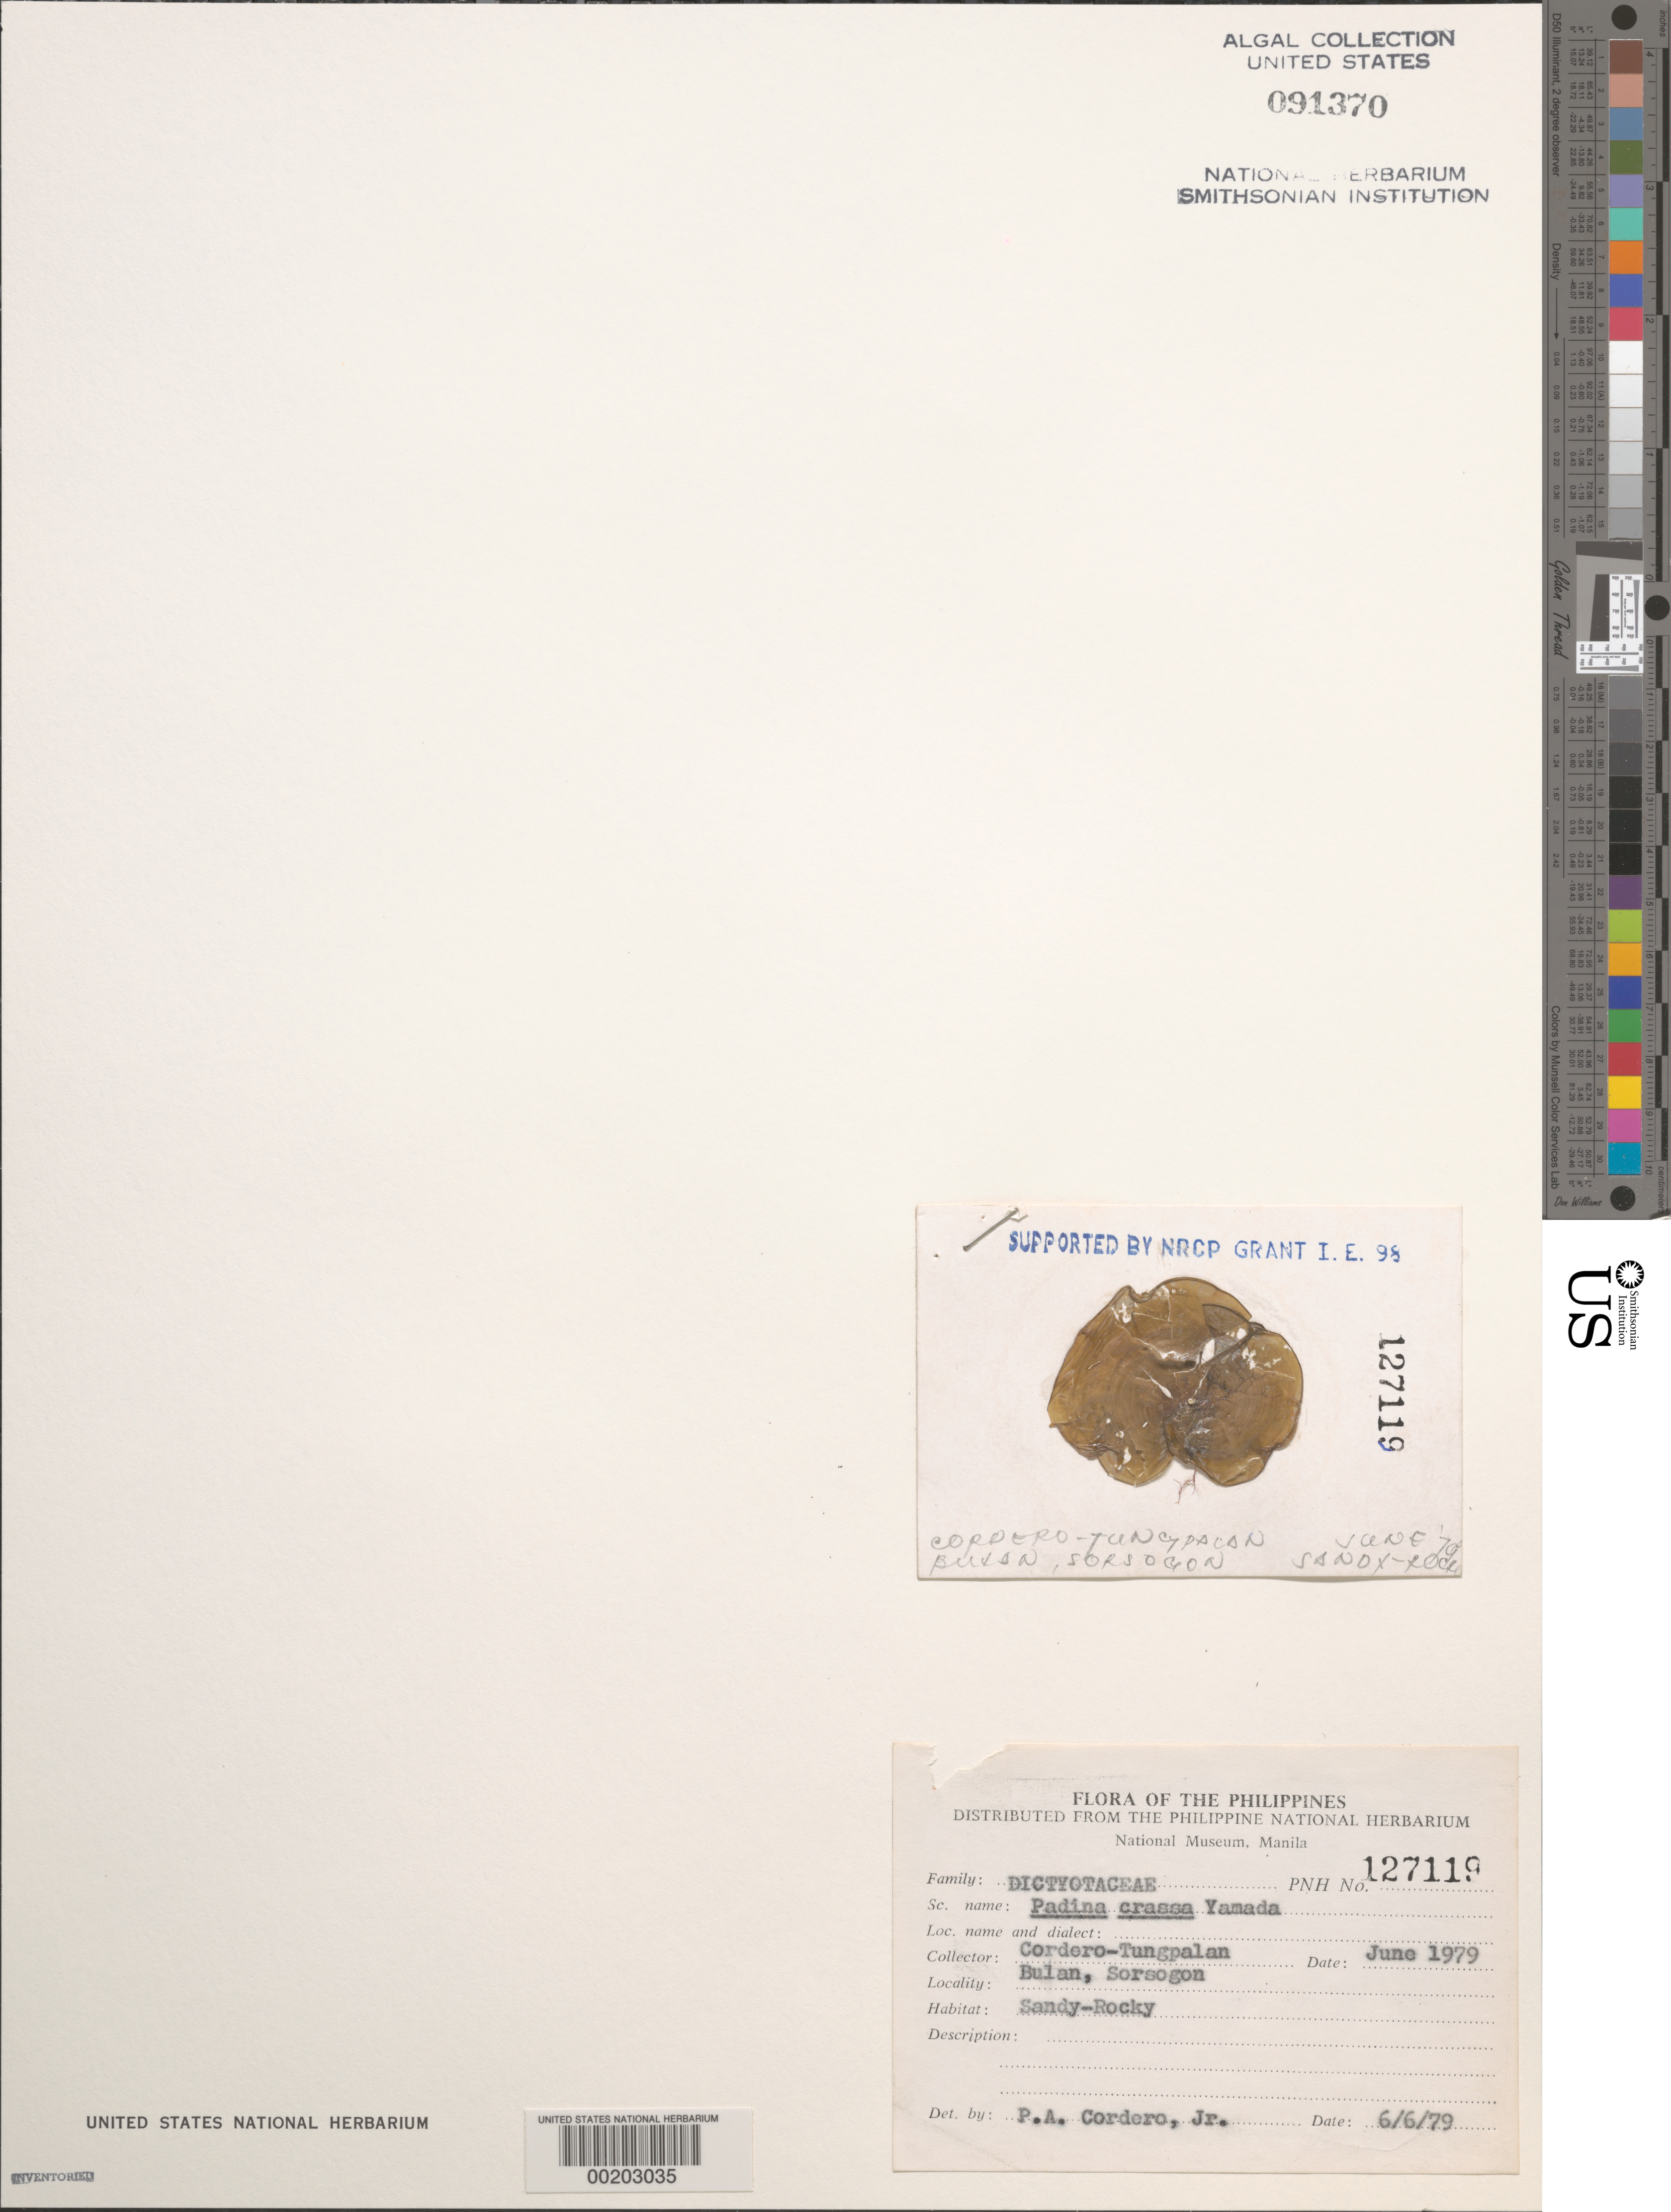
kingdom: Chromista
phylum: Ochrophyta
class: Phaeophyceae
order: Dictyotales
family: Dictyotaceae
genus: Padina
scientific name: Padina gymnospora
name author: (Kütz.) O.G. Sond.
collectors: P. A. Cordero & A. Tungpalan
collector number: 127119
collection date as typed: Jun 1979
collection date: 1979-06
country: Philippines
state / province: Bicol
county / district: Sorsogon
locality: Bulan, Sorsogon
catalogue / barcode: US 91370